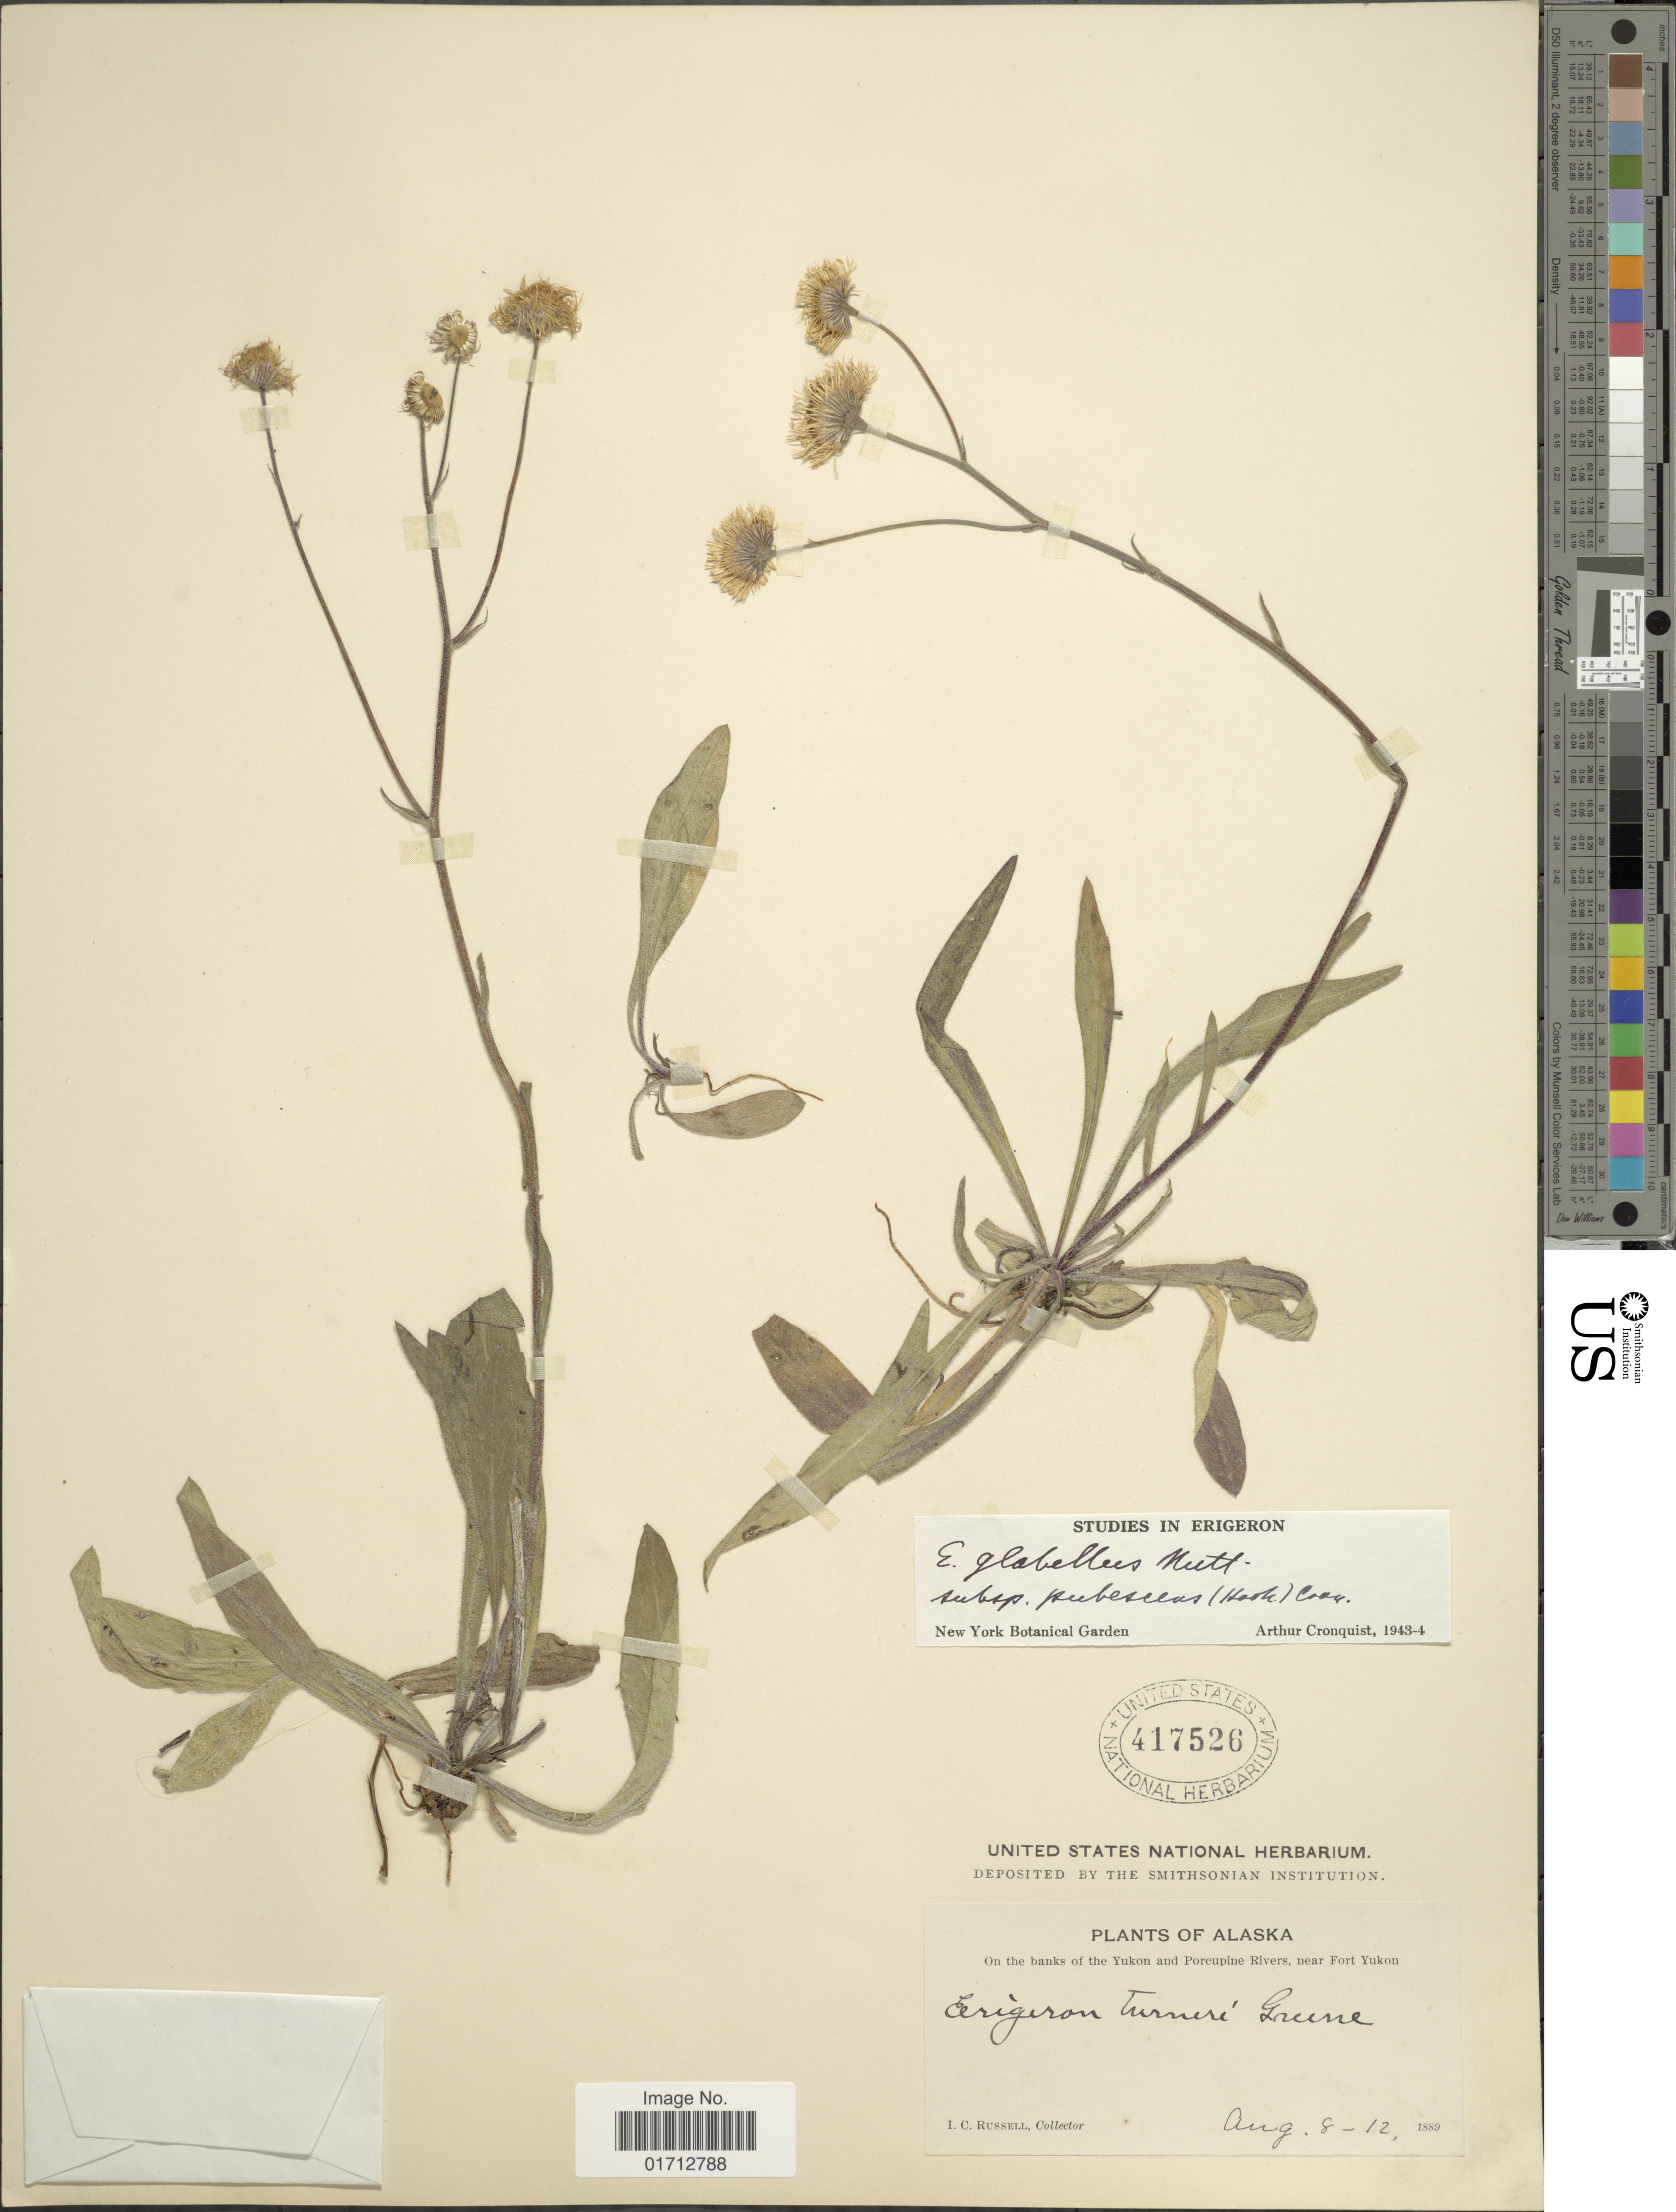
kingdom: Plantae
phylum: Tracheophyta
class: Magnoliopsida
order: Asterales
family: Asteraceae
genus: Erigeron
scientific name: Erigeron glabellus subsp. pubescens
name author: (Hook.) Cronq.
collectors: I. C. Russell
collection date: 1889-08-08/1889-08-12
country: United States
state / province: Alaska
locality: On the banks of the Yukon and Porcupine Rivers, near Fort Yukon.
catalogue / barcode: US 417526